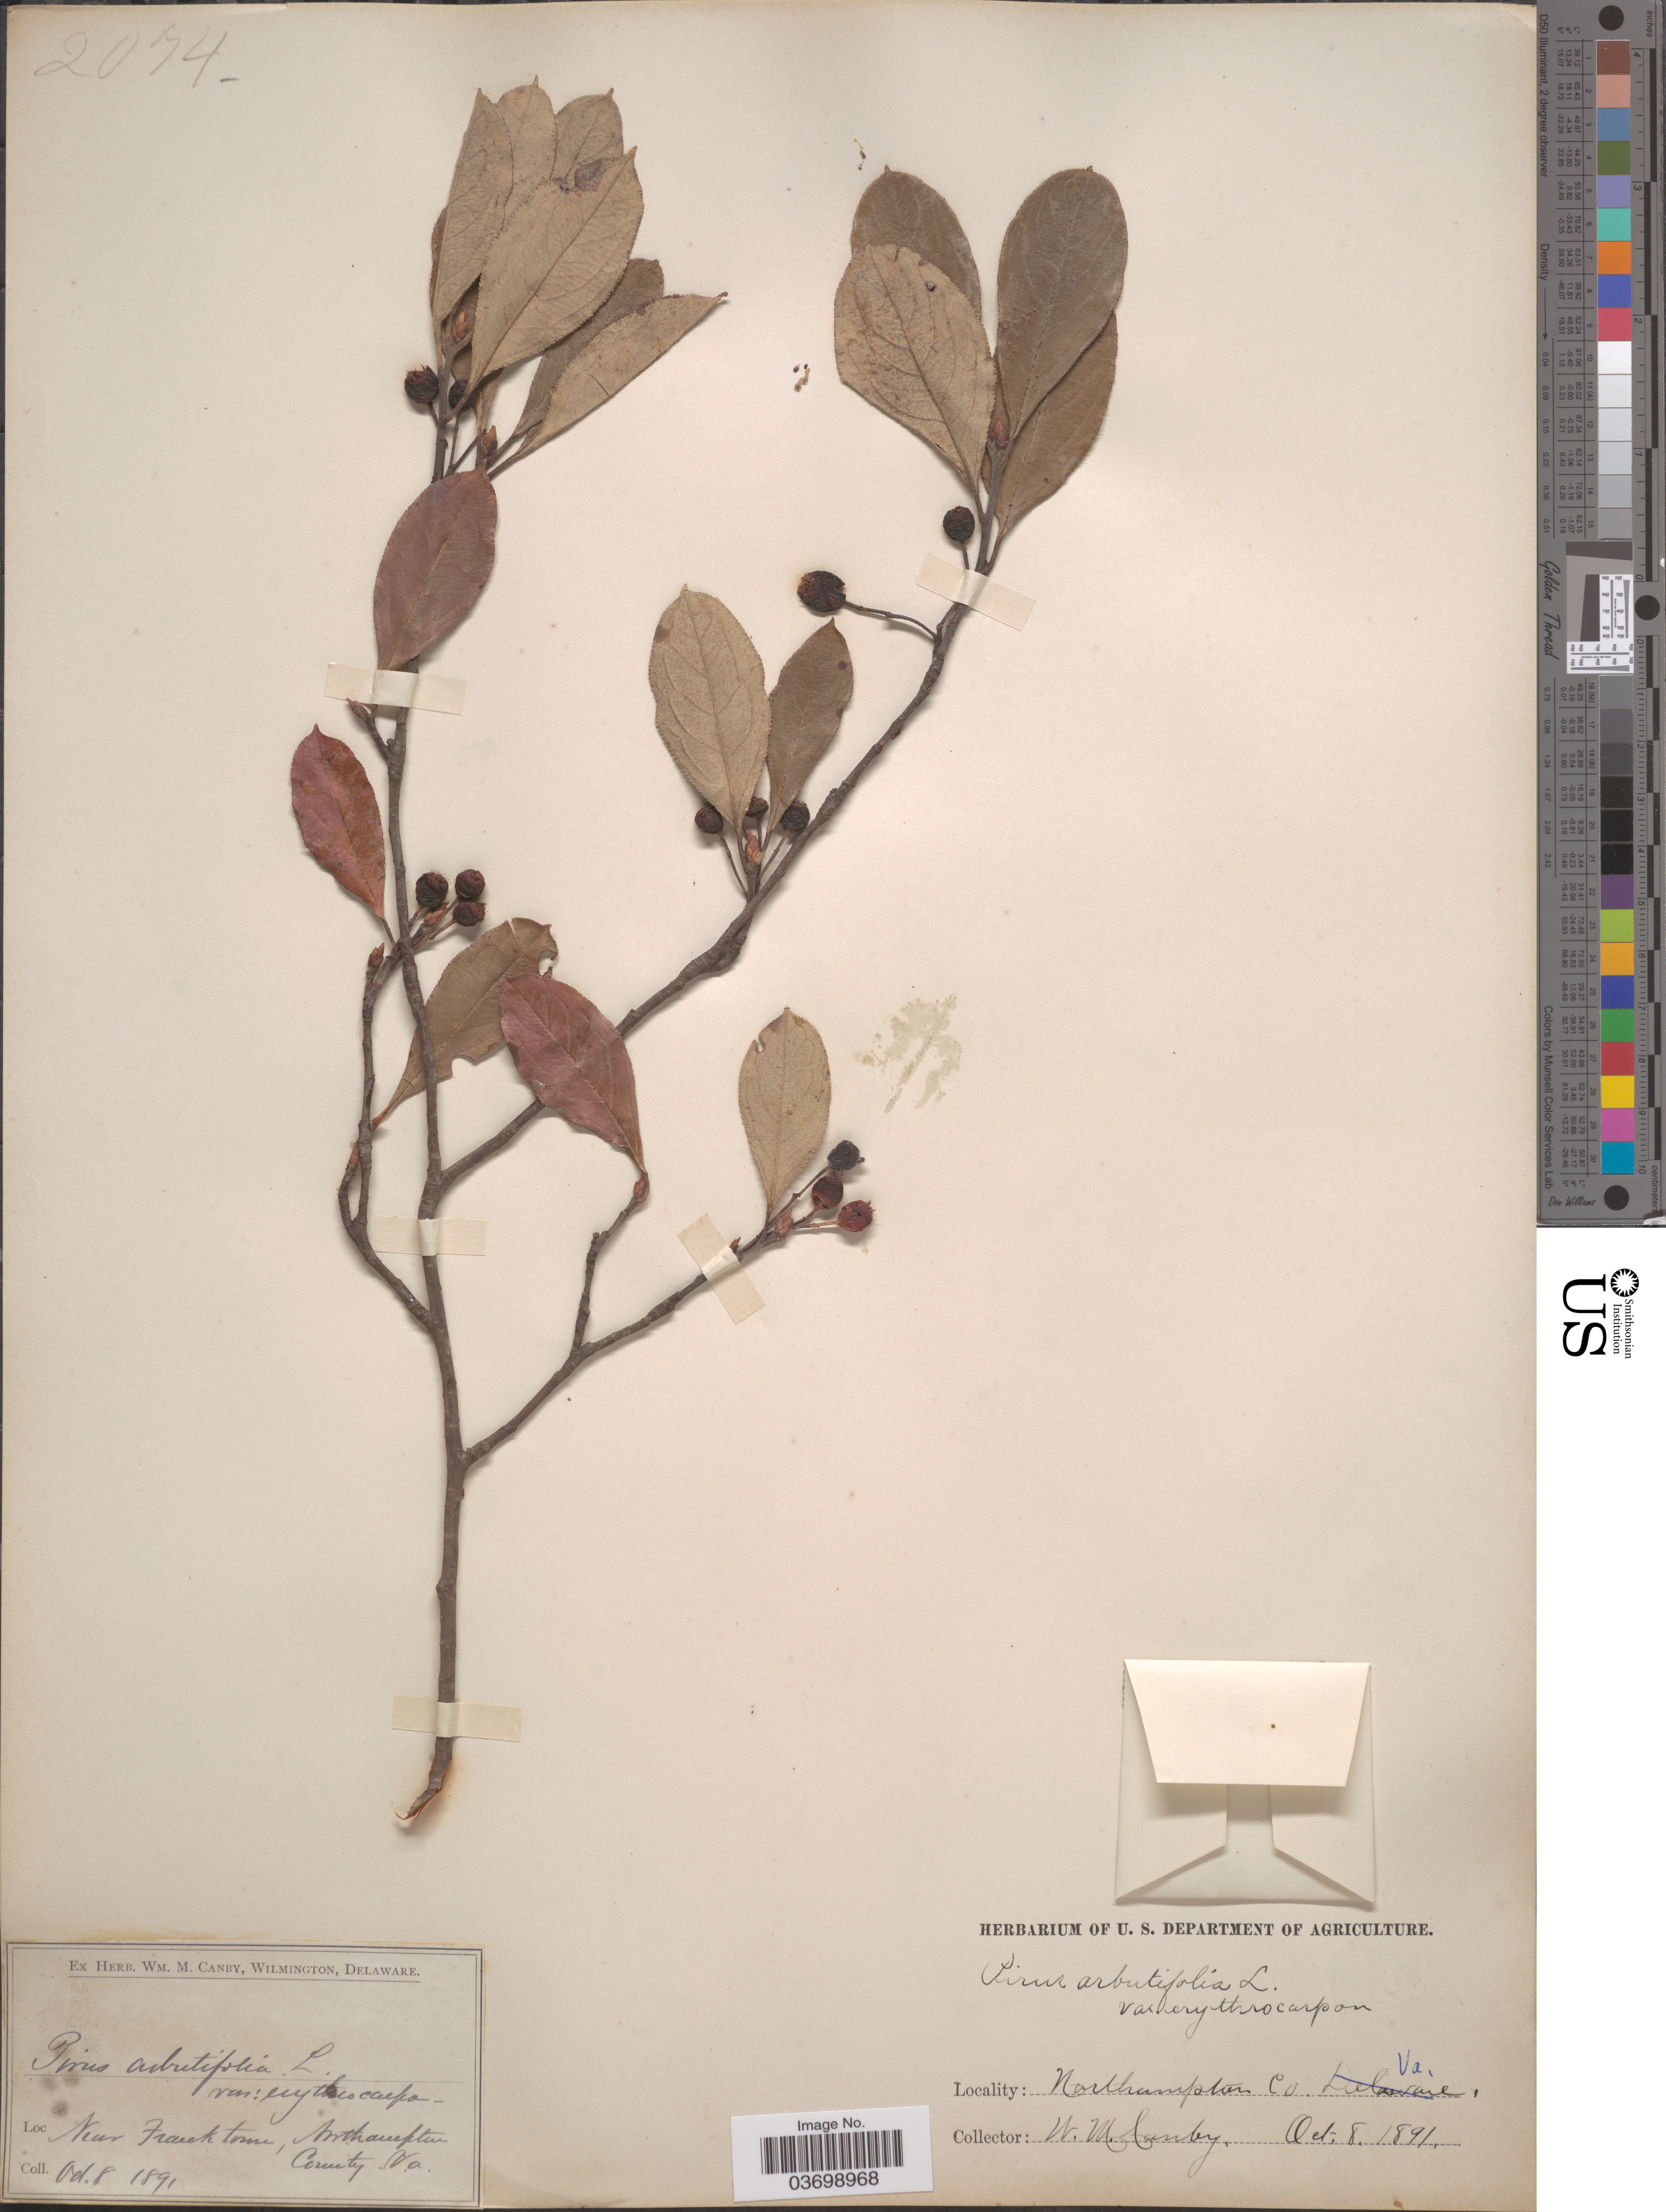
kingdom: Plantae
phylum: Tracheophyta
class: Magnoliopsida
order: Rosales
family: Rosaceae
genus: Aronia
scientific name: Aronia arbutifolia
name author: (L.) Pers.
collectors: W. Canby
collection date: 1891-10-08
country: United States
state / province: Virginia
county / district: Northampton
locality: Near Frank town.